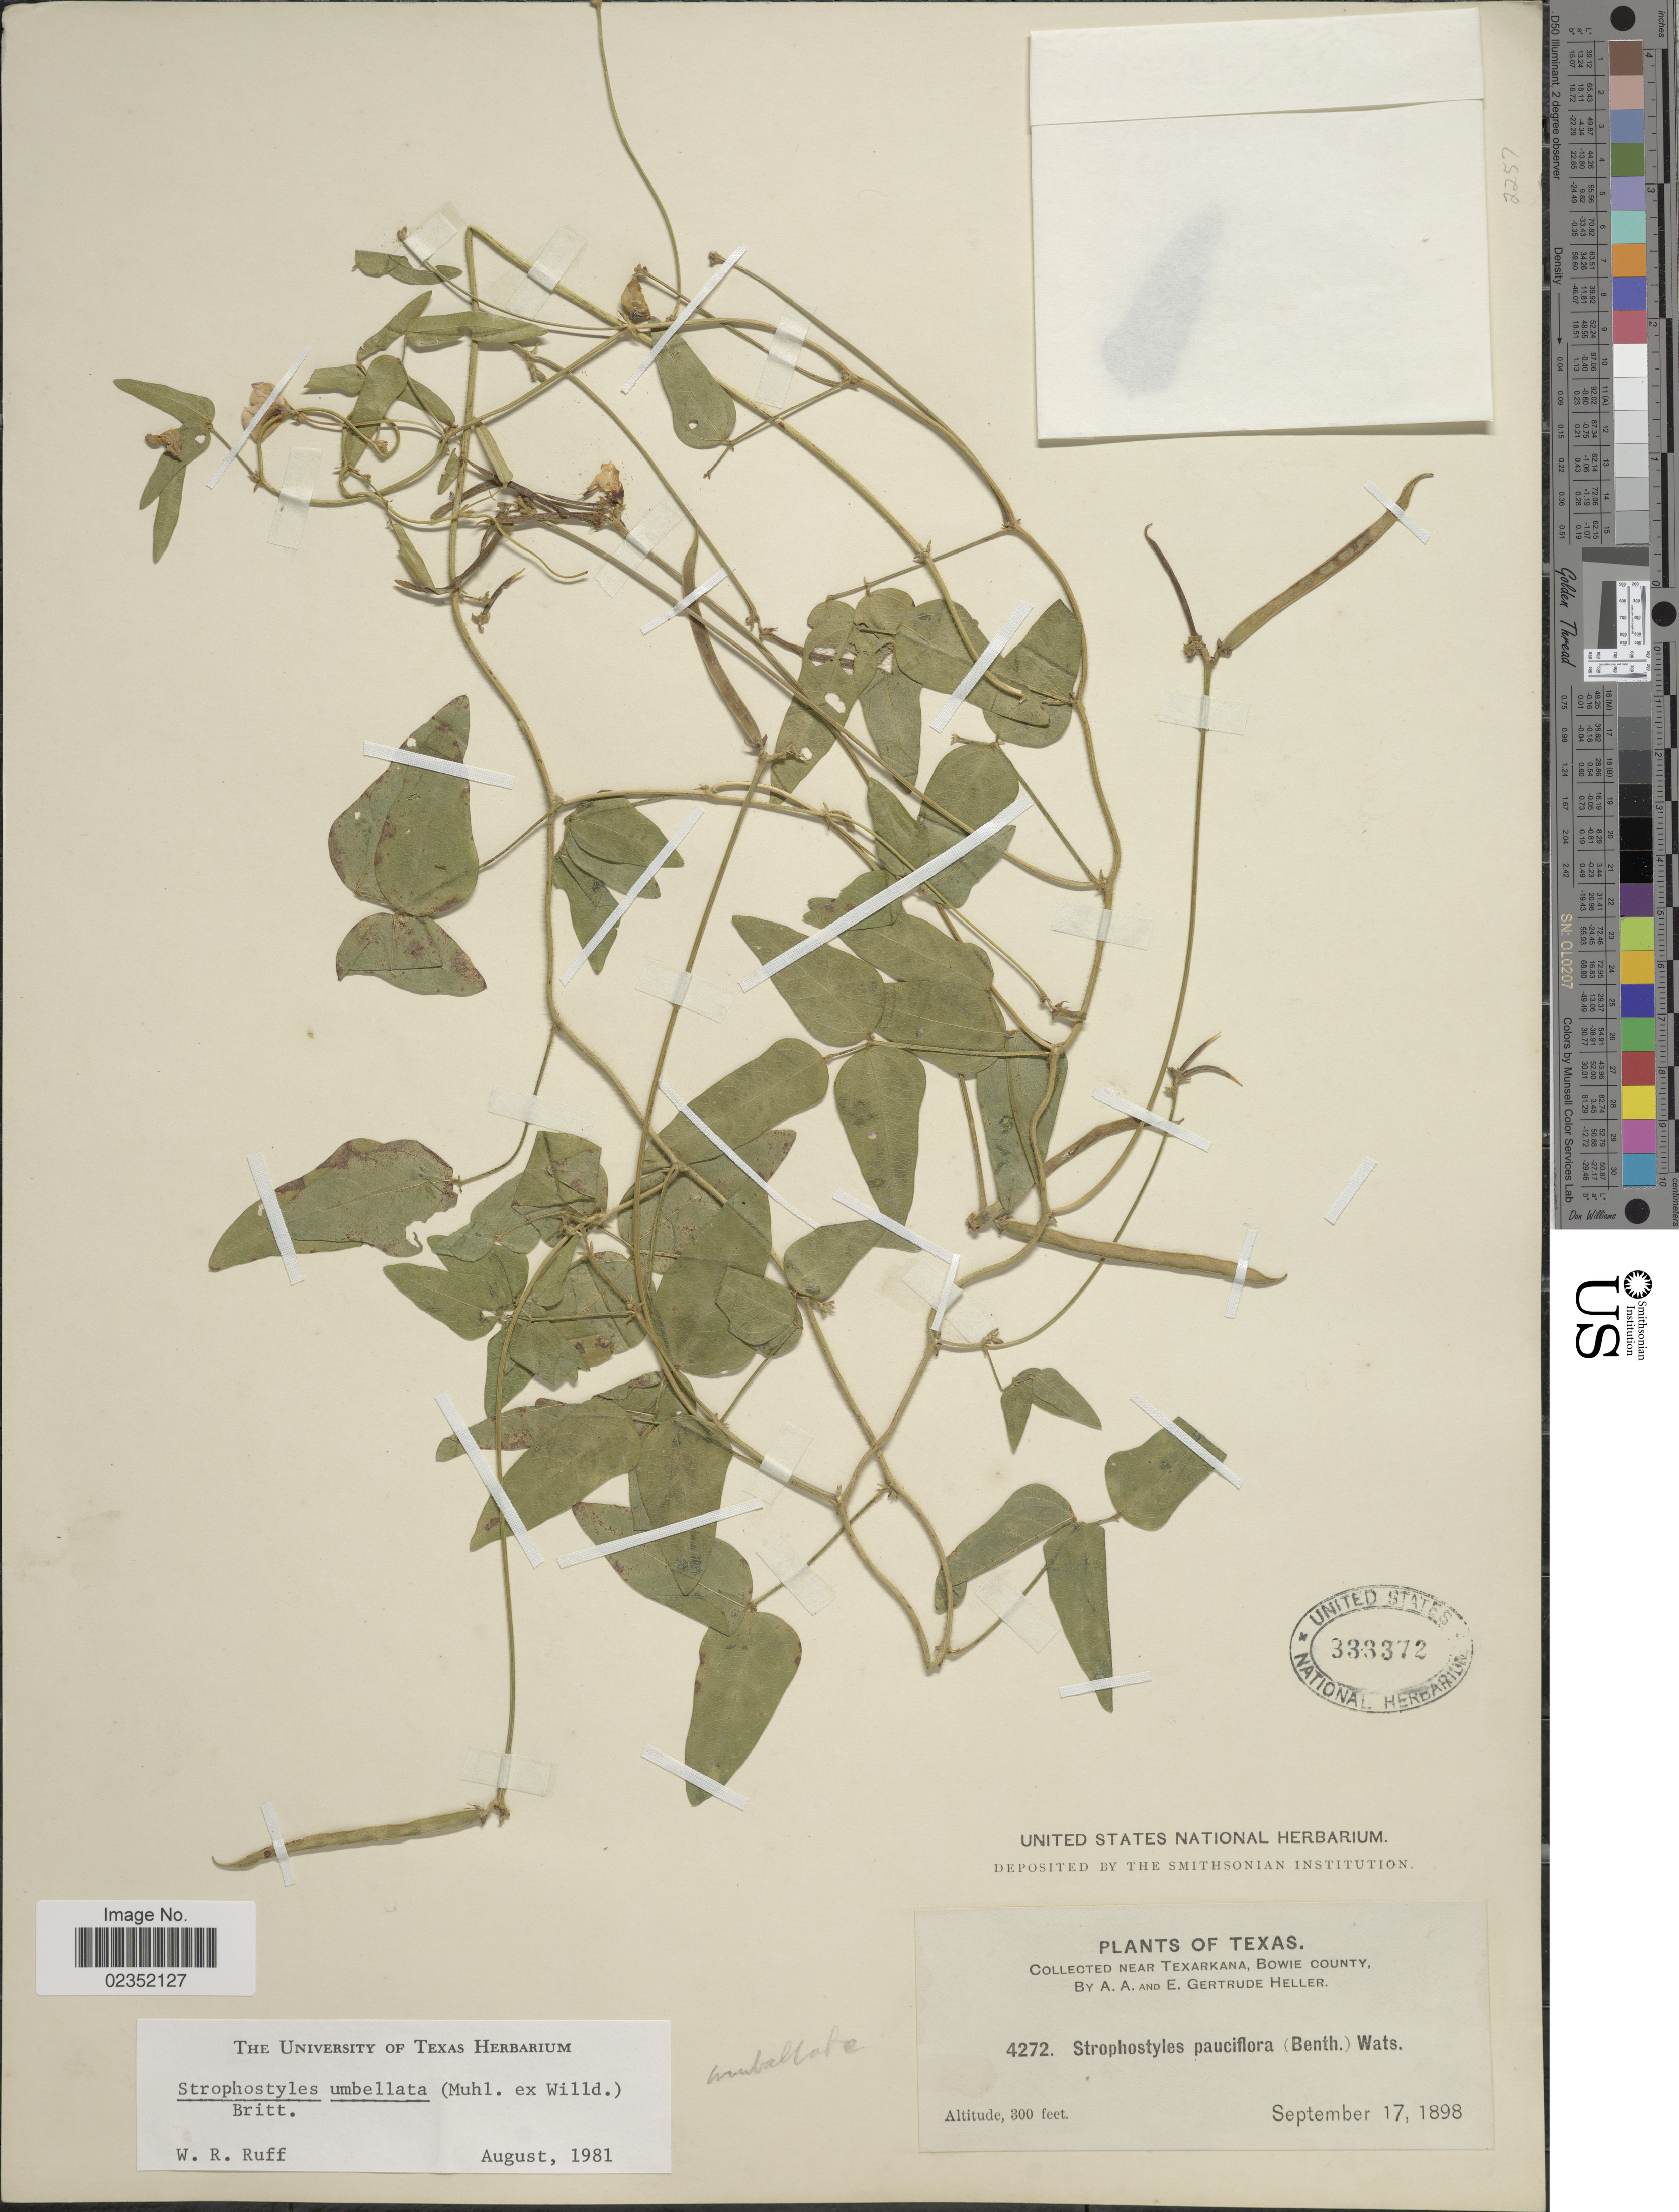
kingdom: Plantae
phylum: Tracheophyta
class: Magnoliopsida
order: Fabales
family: Fabaceae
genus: Strophostyles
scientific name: Strophostyles umbellata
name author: (Muhl. ex Willd.) Britton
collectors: A. A. Heller & E. Gertrude Heller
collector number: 4272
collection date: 1898-09-17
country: United States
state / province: Texas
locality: Near Texarkana, Bowie County.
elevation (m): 91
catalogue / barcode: US 333372